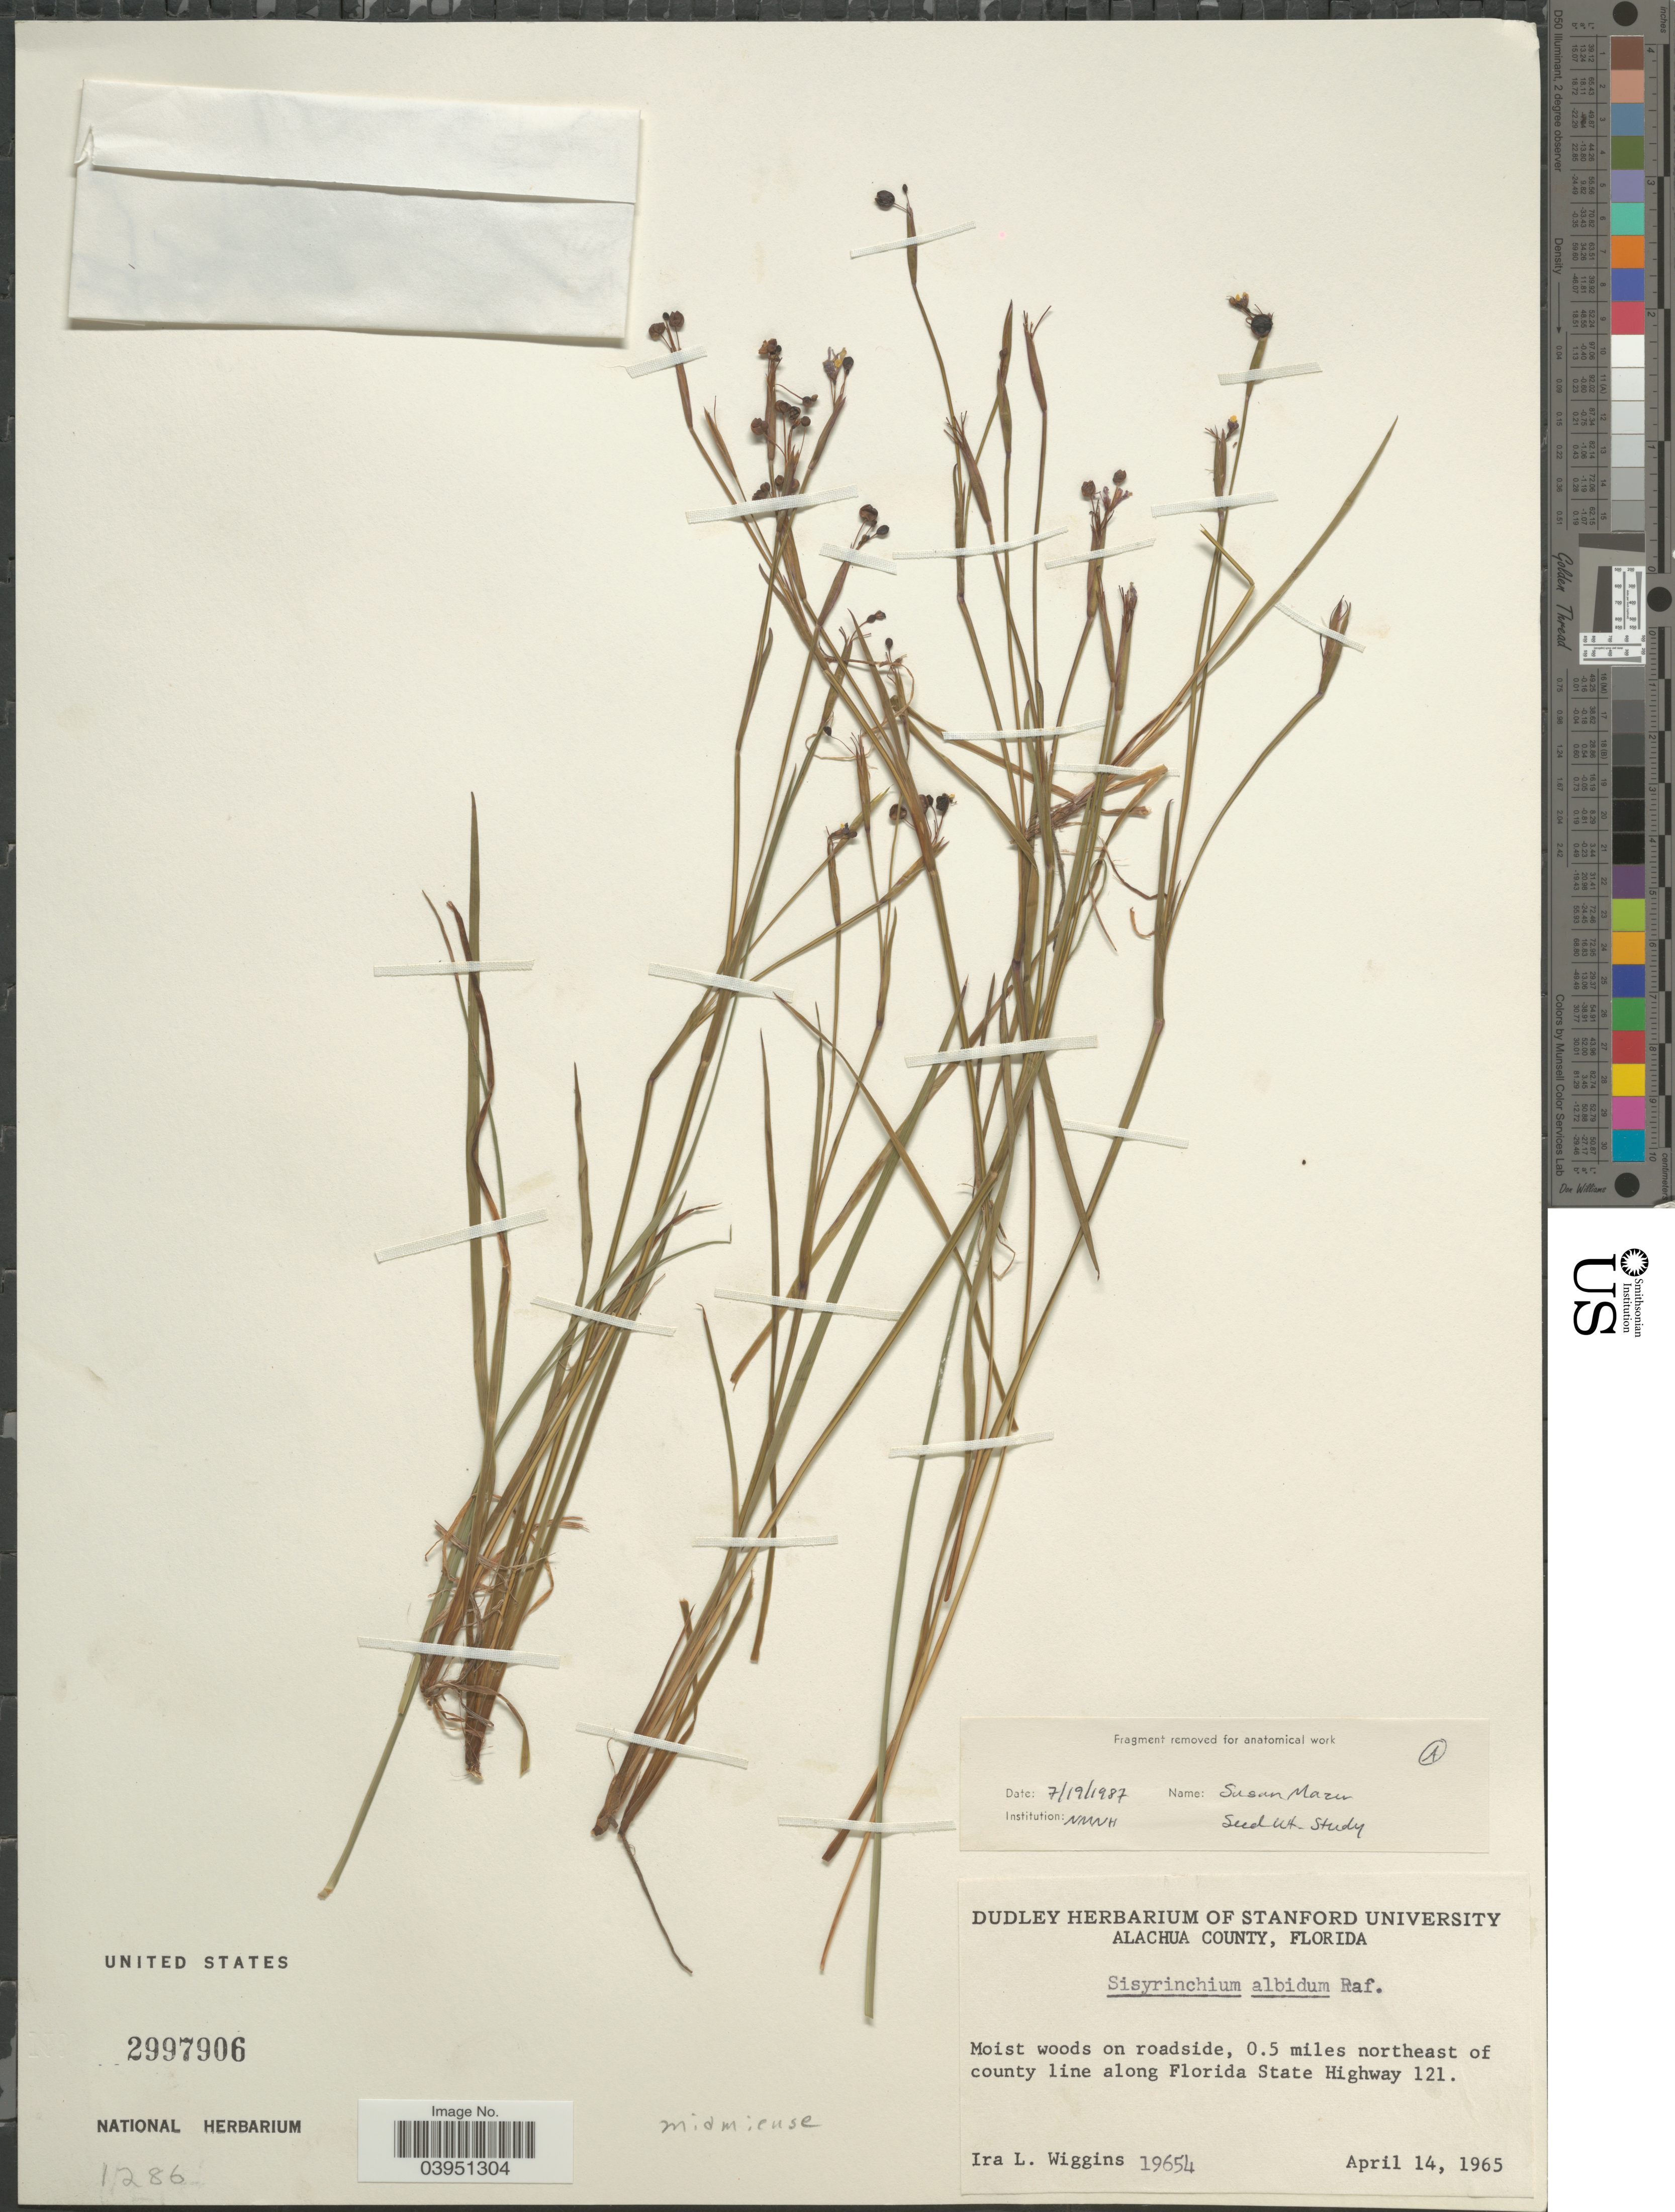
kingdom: Plantae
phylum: Tracheophyta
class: Liliopsida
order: Asparagales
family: Iridaceae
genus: Sisyrinchium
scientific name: Sisyrinchium miamiense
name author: E.P. Bicknell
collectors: I. L. Wiggins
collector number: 19654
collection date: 1965-04-14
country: United States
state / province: Florida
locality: Alachua County. Moist woods on roadside, 0.5 miles northeast of county line along Florida State Highway 121.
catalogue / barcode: US 2997906